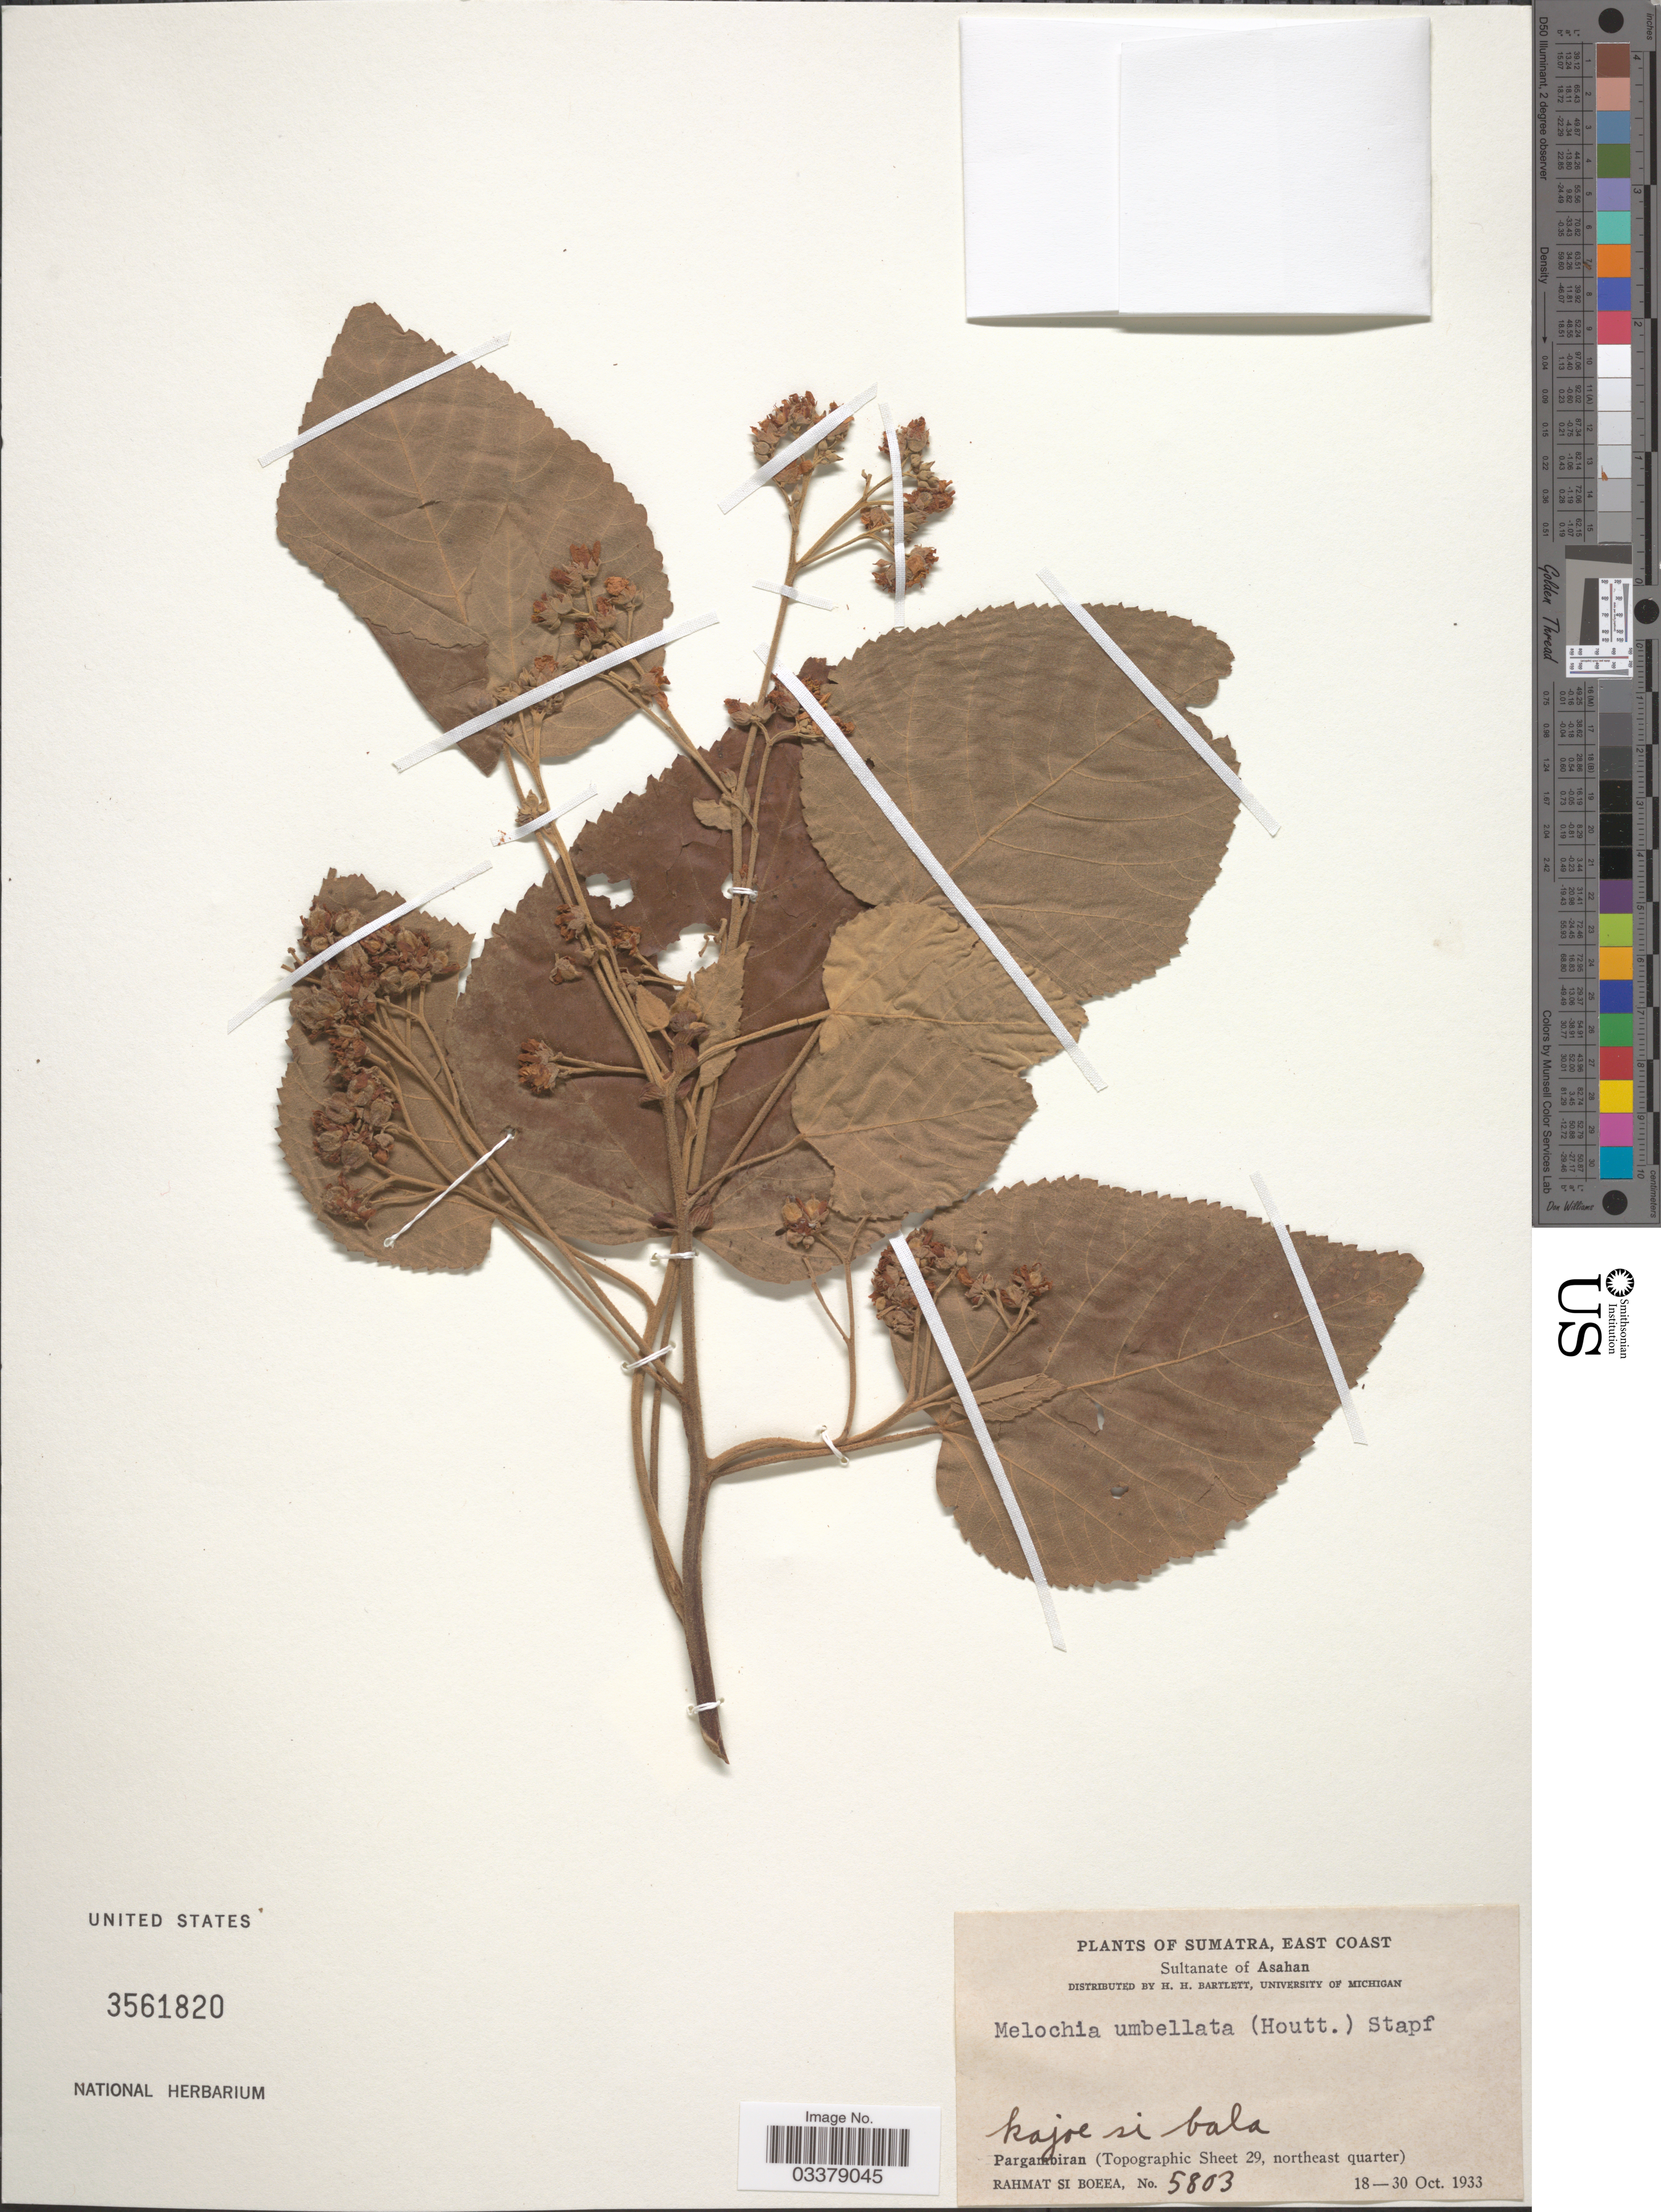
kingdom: Plantae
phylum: Tracheophyta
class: Magnoliopsida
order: Malvales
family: Malvaceae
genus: Melochia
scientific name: Melochia umbellata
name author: Stapf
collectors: Rahmat Si Boeea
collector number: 5803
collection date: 1933-10-18/1933-10-30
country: Indonesia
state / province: Sumatra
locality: East Coast. Sultanate of Asahan. Pargambiran (Topographic Sheet 29, northeast quarter).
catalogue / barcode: US 3561820